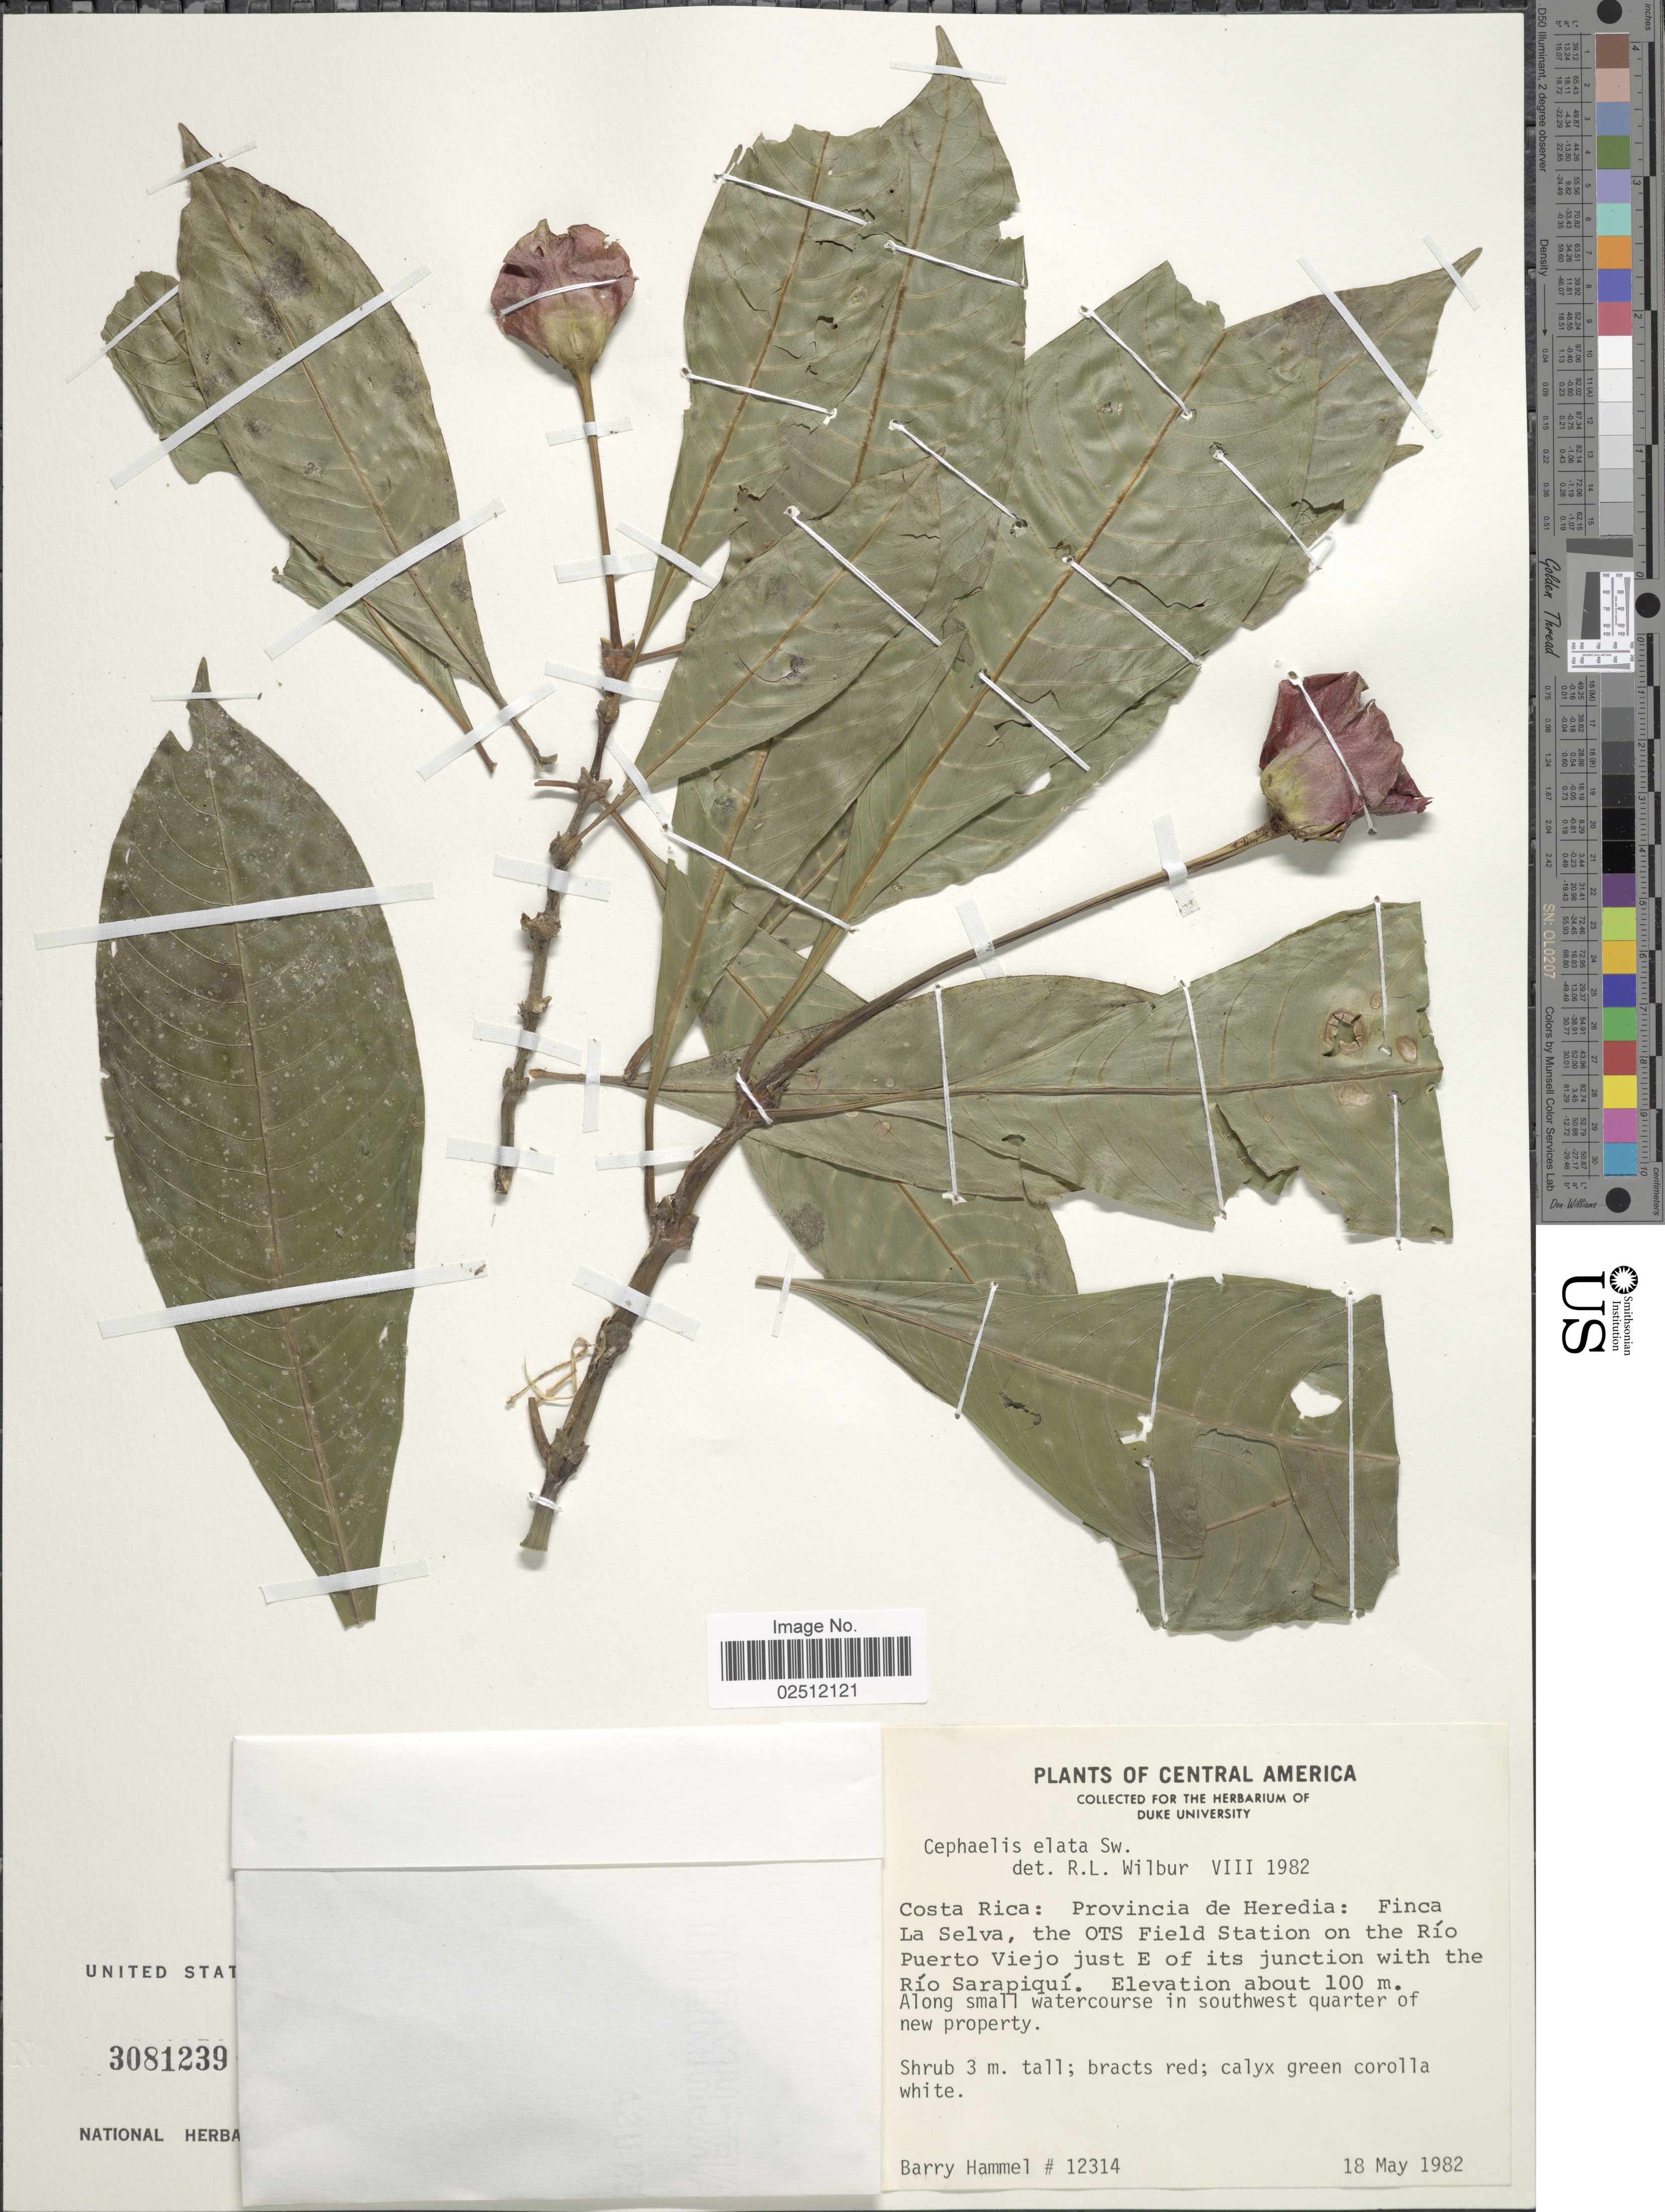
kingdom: Plantae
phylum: Tracheophyta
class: Magnoliopsida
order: Gentianales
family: Rubiaceae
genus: Psychotria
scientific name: Psychotria elata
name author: (Sw.) Hammel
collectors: B. Hammel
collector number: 12314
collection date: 1982-05-18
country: Costa Rica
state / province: Heredia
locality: Finca La Selva, the OTS Field Station on the Río Puerto Viejo, just E of its junction with the Río Sarapiquí, Along small watercourse in southwest quarter of new property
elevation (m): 100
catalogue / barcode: US 3081239